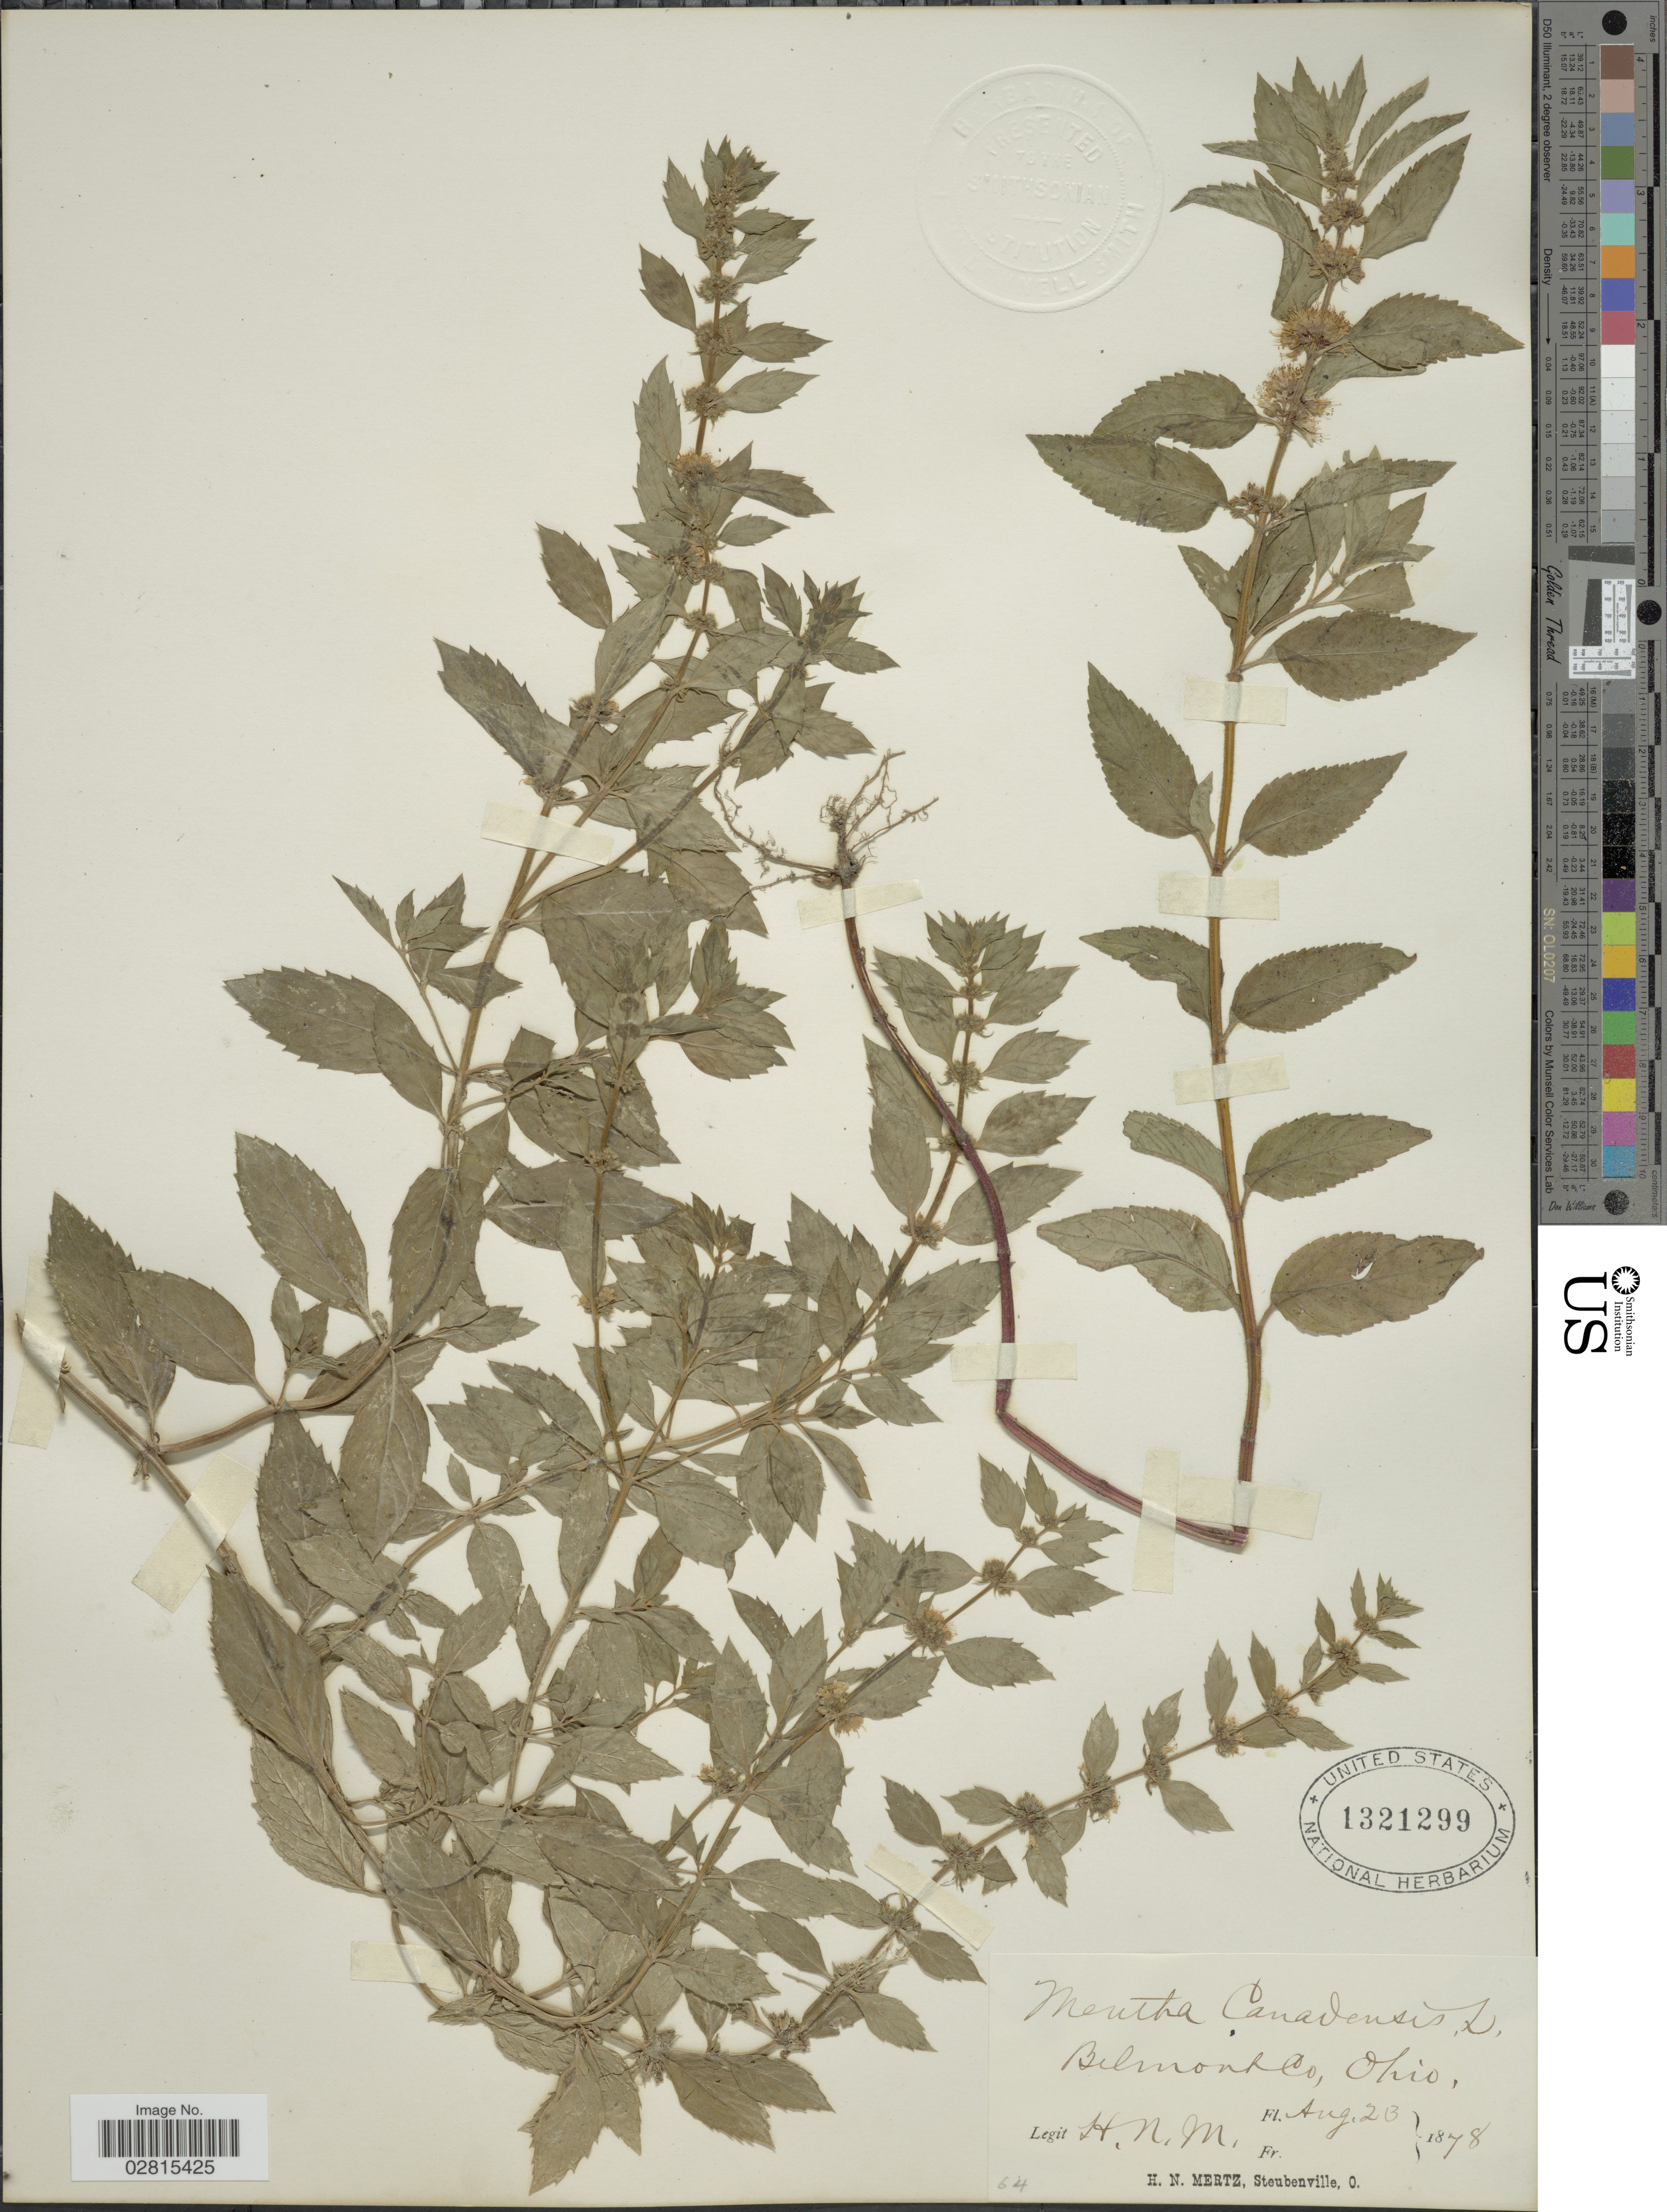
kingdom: Plantae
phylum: Tracheophyta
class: Magnoliopsida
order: Lamiales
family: Lamiaceae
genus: Mentha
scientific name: Mentha canadensis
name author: L.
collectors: H. Mertz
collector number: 64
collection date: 1878-08-23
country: United States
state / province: Ohio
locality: Belmont Co.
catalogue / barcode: US 1321299